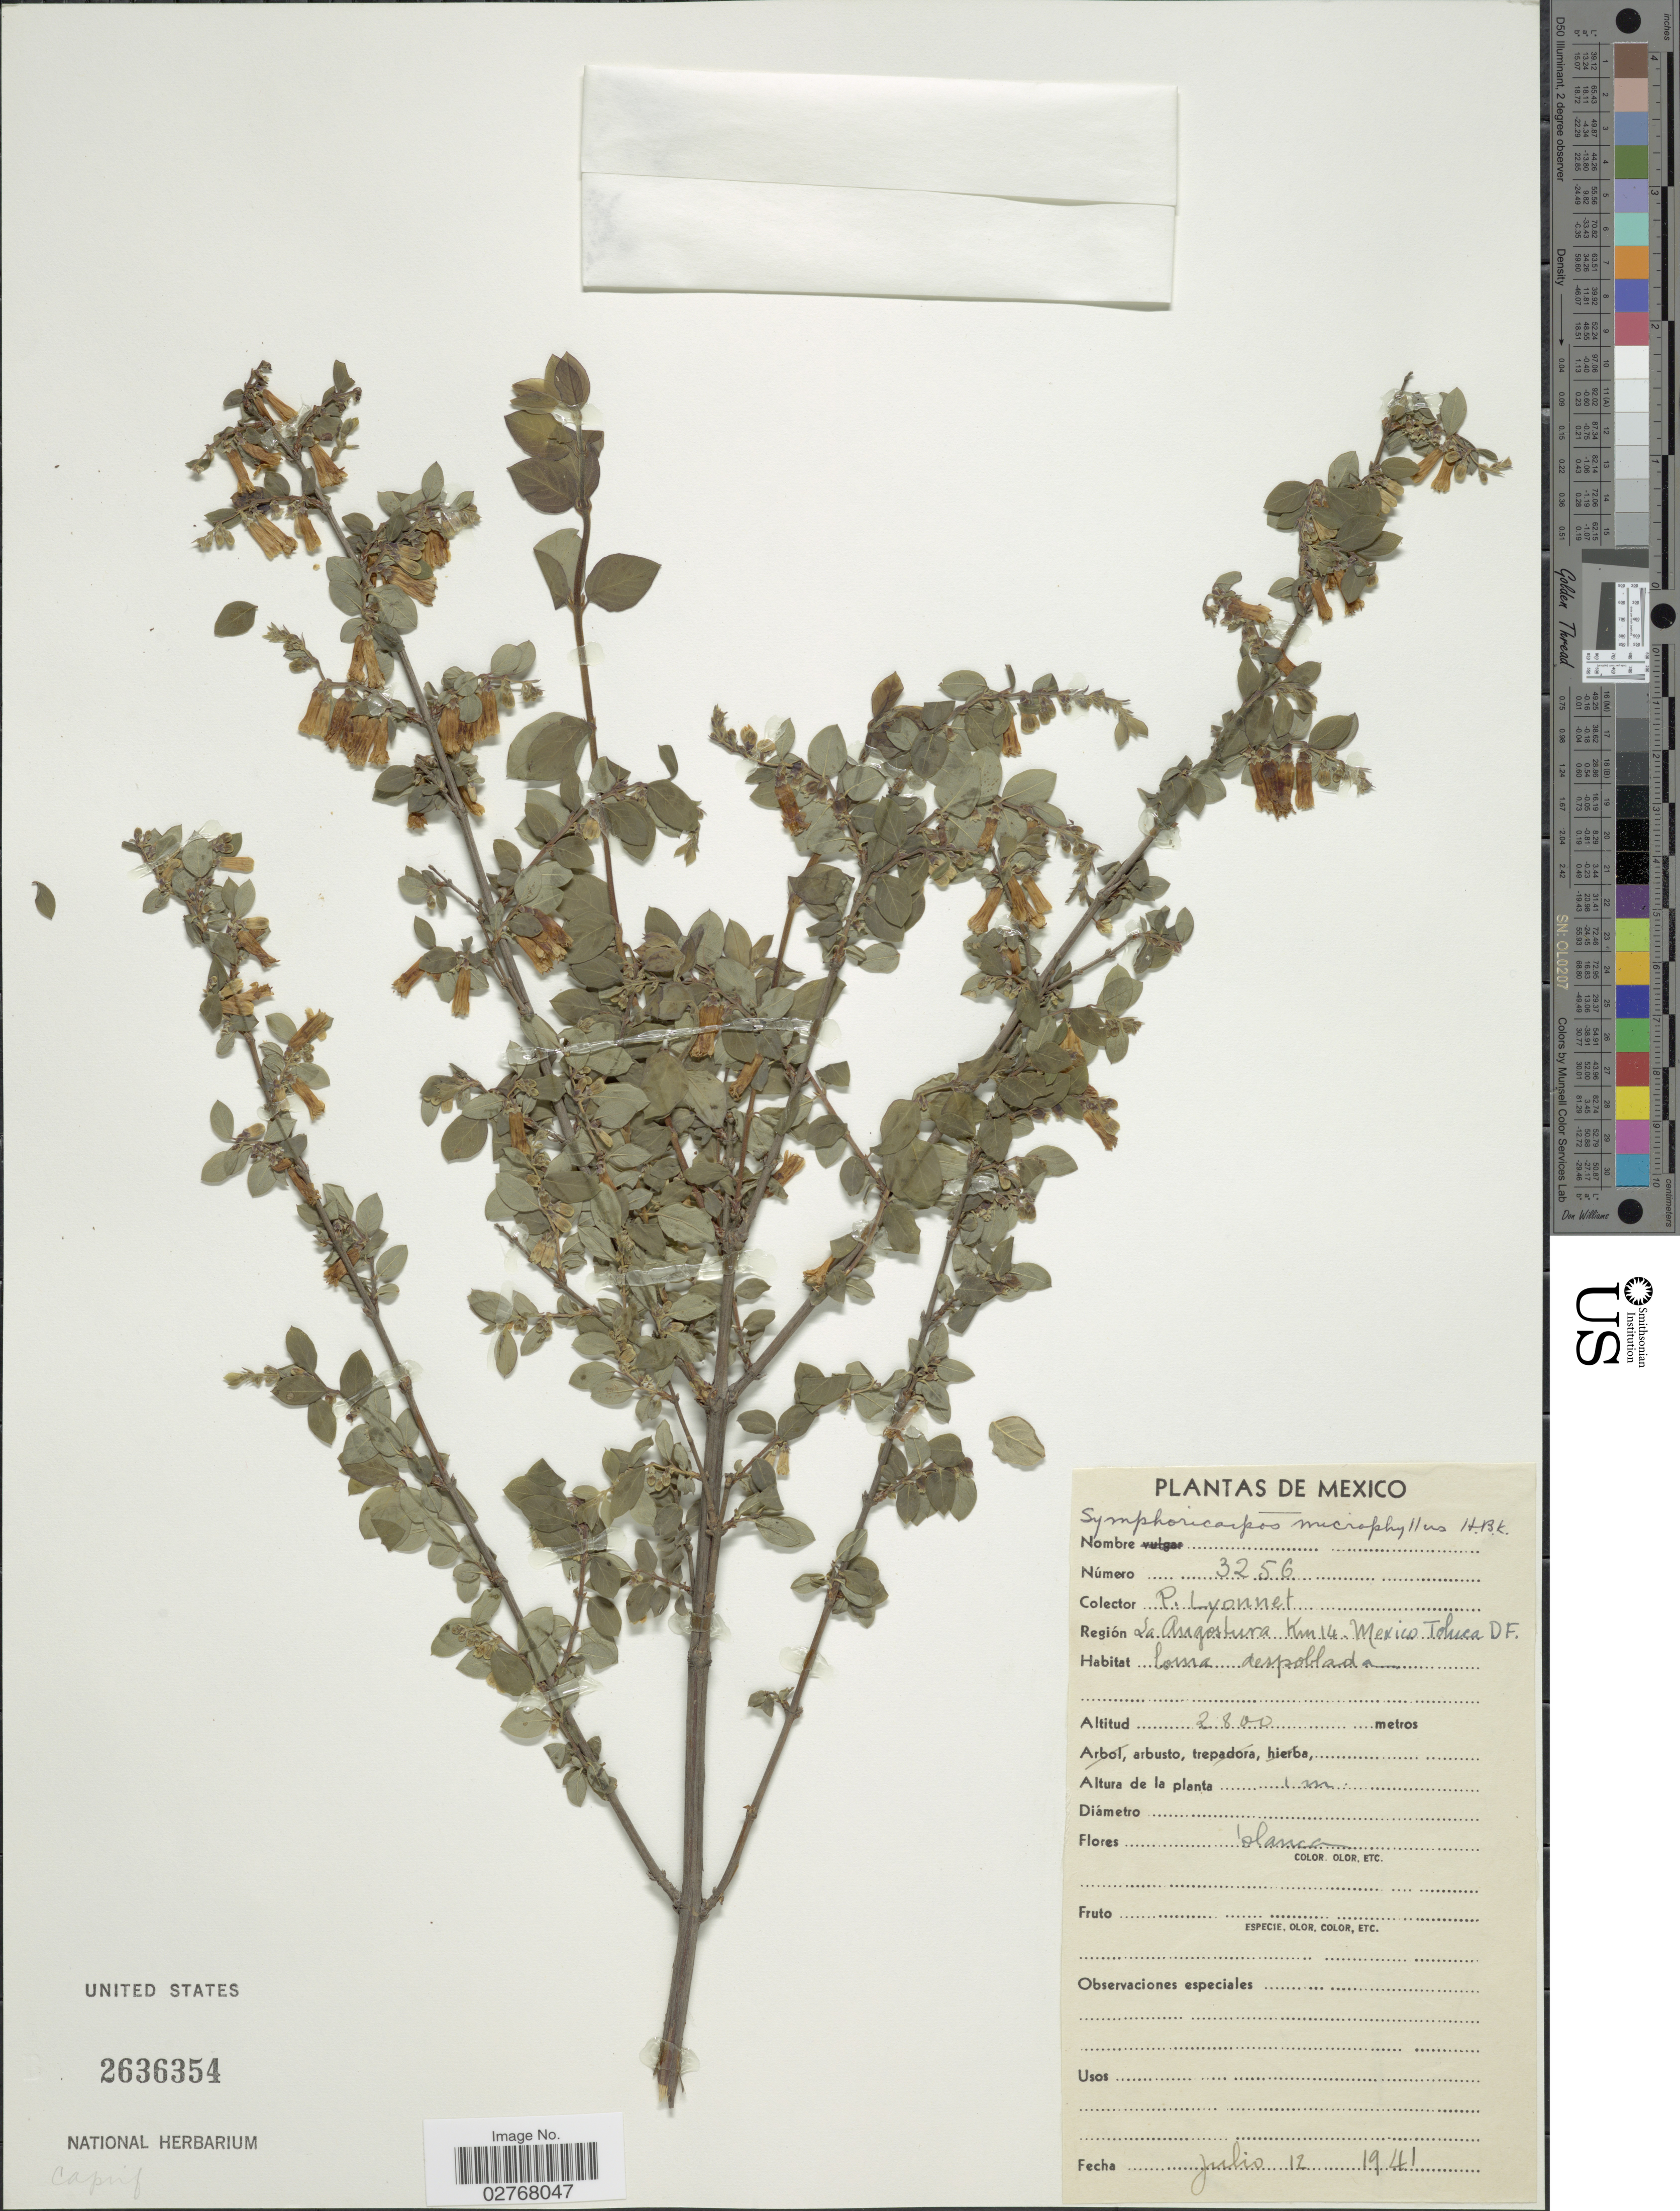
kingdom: Plantae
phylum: Tracheophyta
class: Magnoliopsida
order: Dipsacales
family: Caprifoliaceae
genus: Symphoricarpos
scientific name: Symphoricarpos microphyllus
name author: Kunth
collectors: P. Lyonnet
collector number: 3256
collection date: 1941-07-12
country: Mexico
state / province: Distrito Federal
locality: Region La Angostura Km 14, Mexico Toluca DF.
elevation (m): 2800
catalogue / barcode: US 2636354